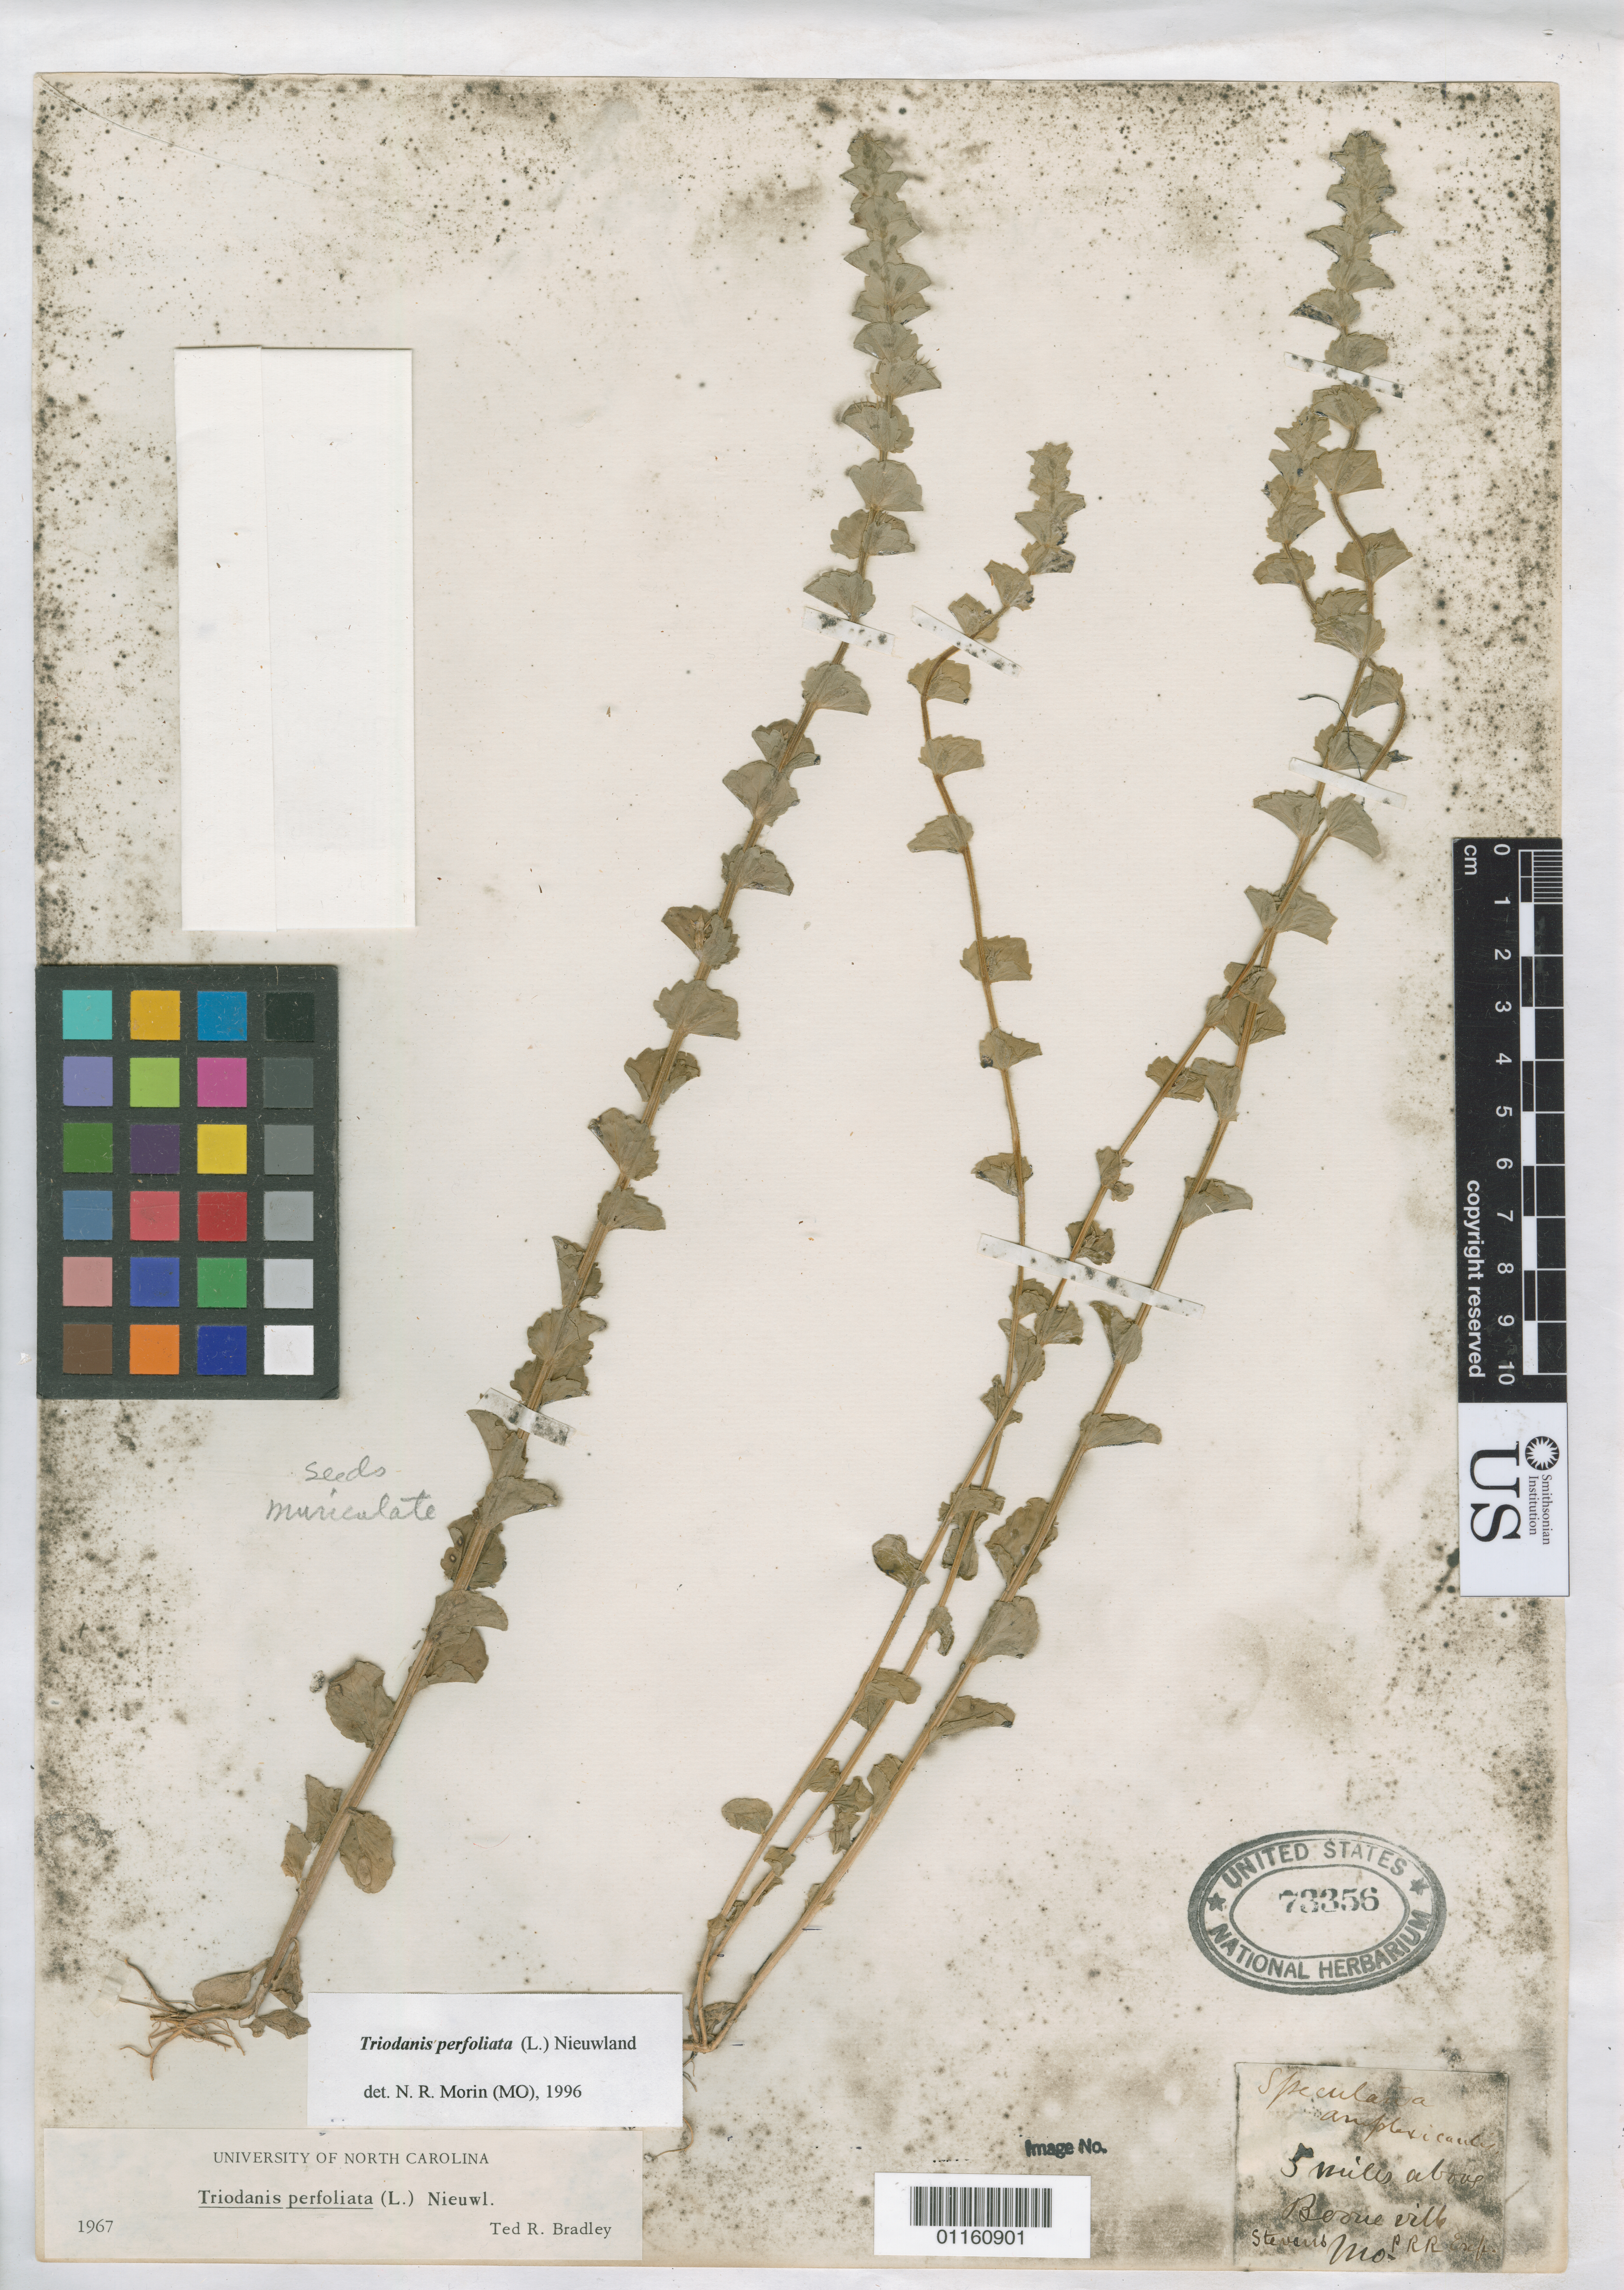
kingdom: Plantae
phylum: Tracheophyta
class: Magnoliopsida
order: Asterales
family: Campanulaceae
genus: Triodanis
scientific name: Triodanis perfoliata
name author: (L.) Nieuwl.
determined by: Morin, N. R., (ASC)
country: United States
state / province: Missouri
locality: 5 miles above Perryville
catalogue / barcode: US 73356